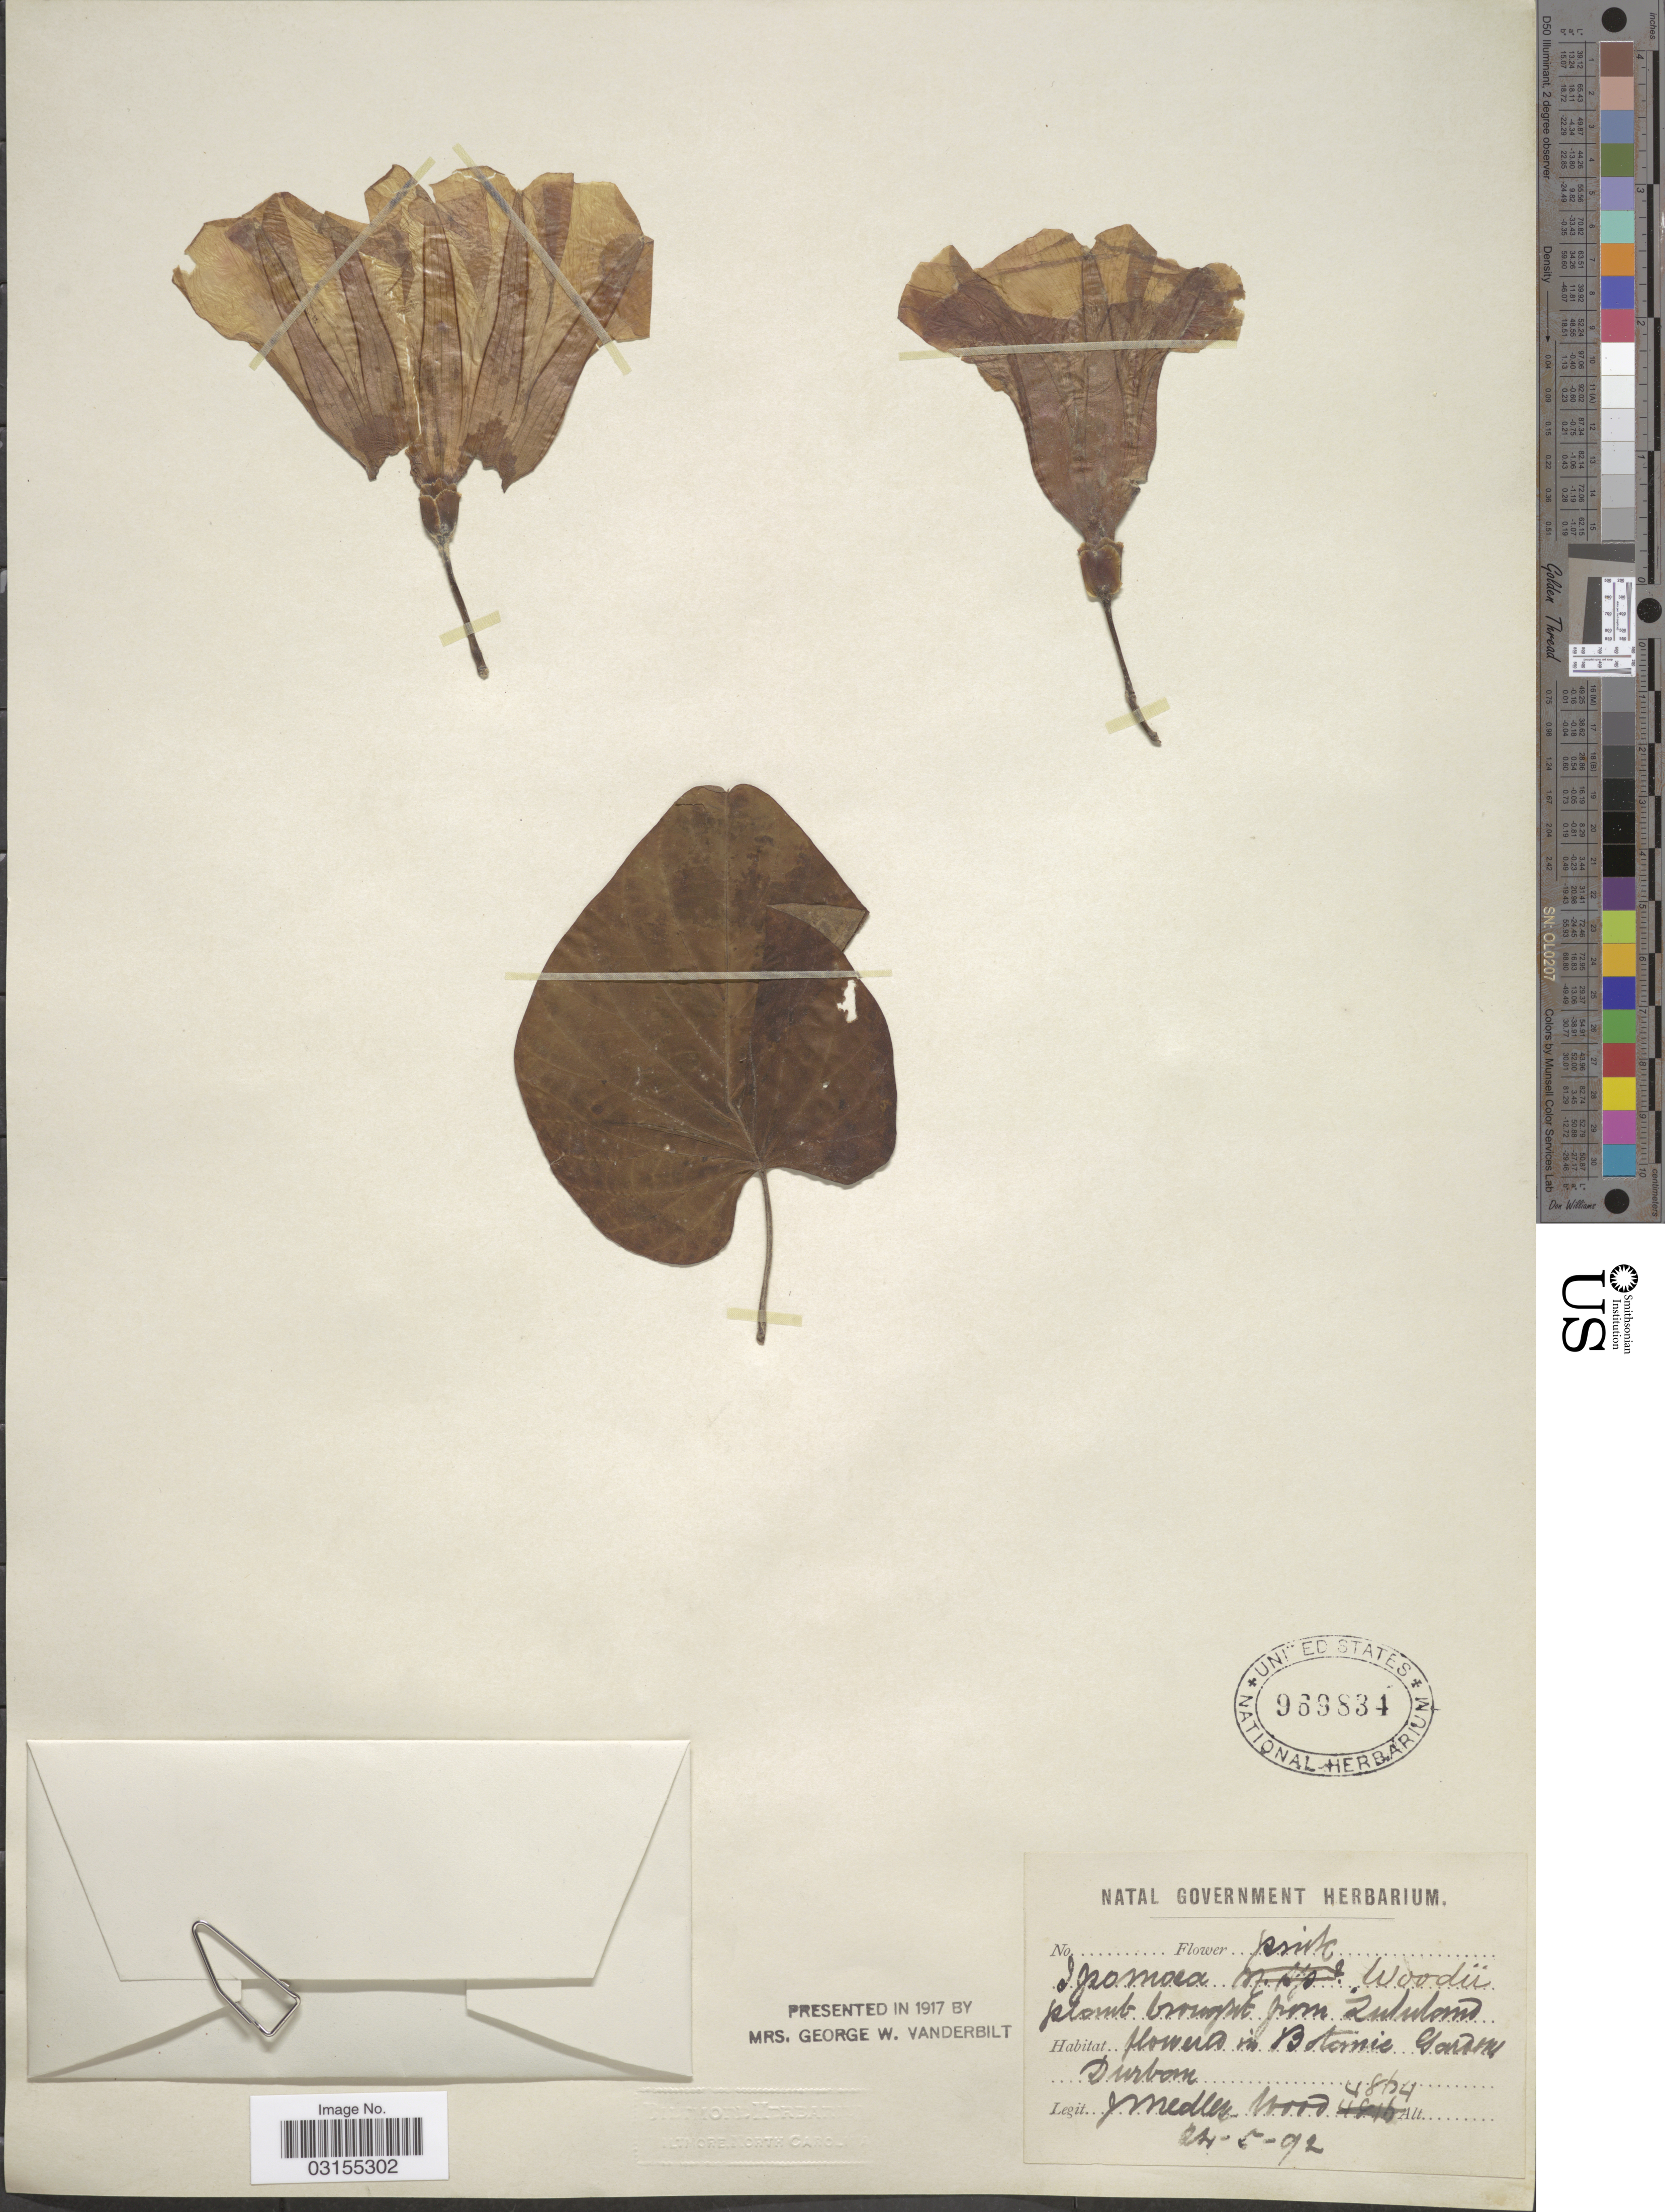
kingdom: Plantae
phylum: Tracheophyta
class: Magnoliopsida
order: Solanales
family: Convolvulaceae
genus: Ipomoea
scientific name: Ipomoea sp.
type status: Isosyntype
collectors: J. Medley Wood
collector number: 4864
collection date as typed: Transcribed d/m/y: 24/5/92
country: South Africa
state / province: KwaZulu-Natal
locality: Flowered in Botanic Garden Durban.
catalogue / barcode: US 969834